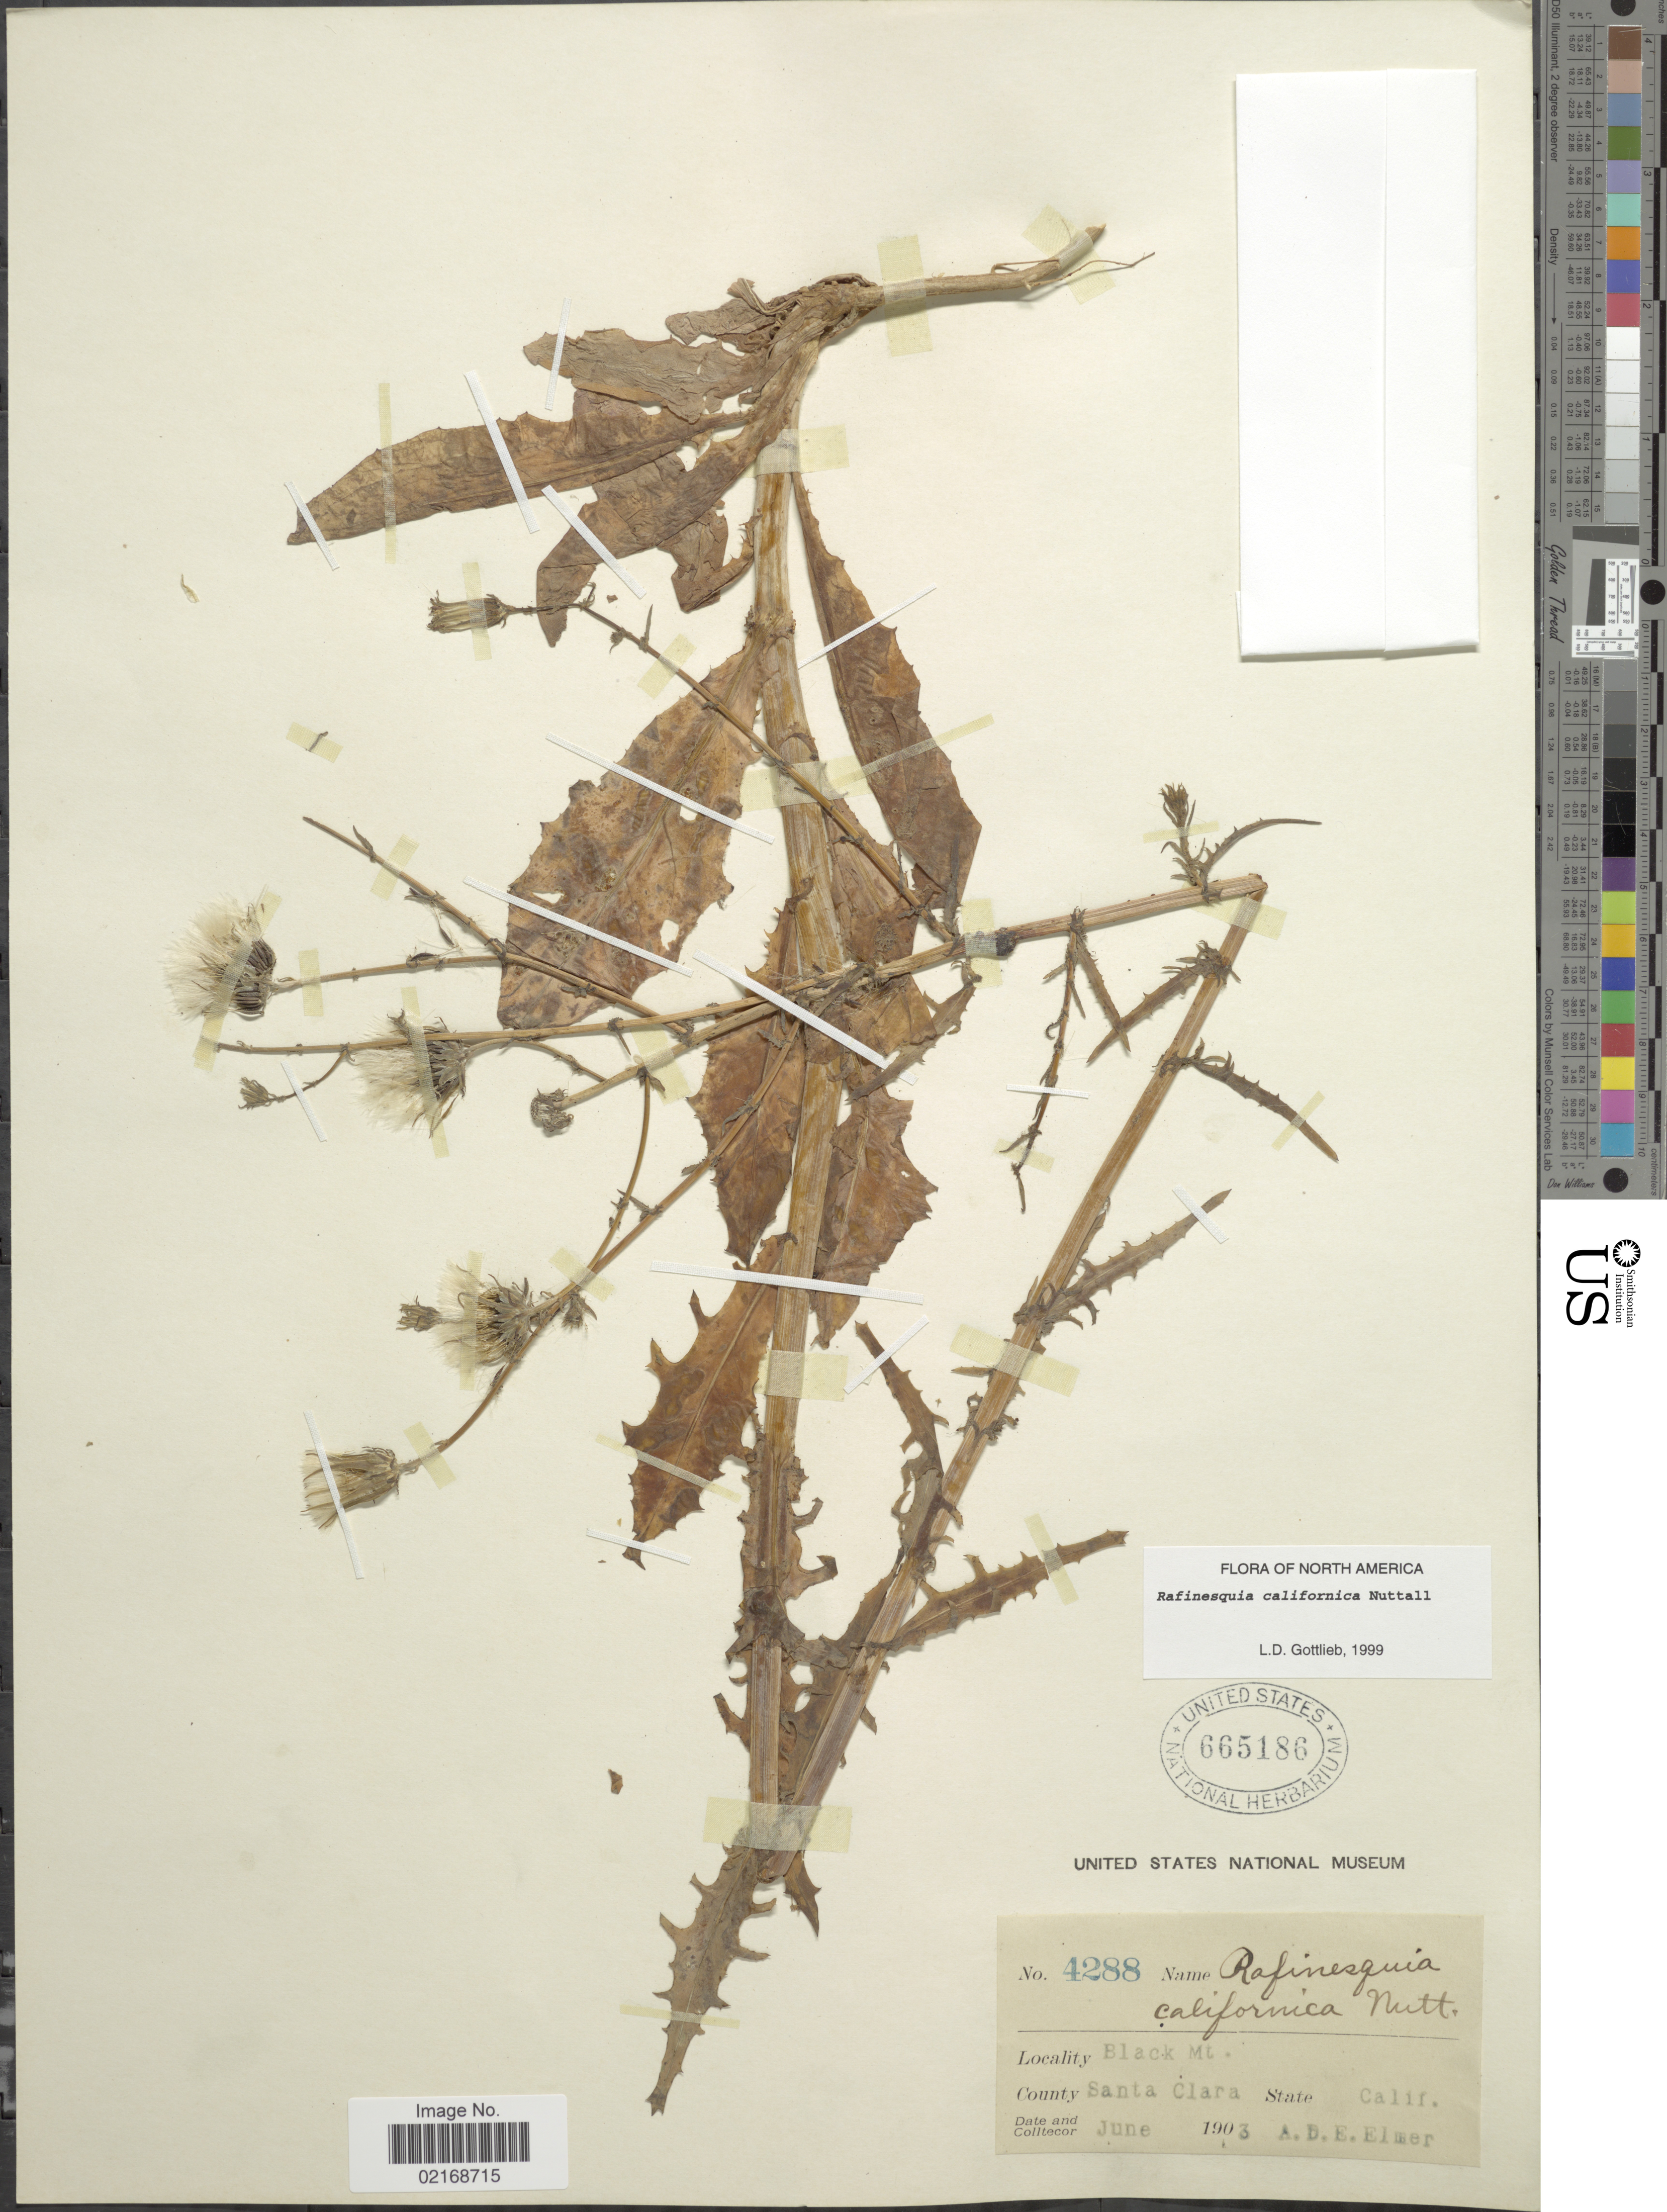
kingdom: Plantae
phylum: Tracheophyta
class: Magnoliopsida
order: Asterales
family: Asteraceae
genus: Rafinesquia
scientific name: Rafinesquia californica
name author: Nutt.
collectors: A. D. E. Elmer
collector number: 4288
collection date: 1903-06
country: United States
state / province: California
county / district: Santa Clara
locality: Black Mt., County Santa Clara, Calif.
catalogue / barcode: US 665186